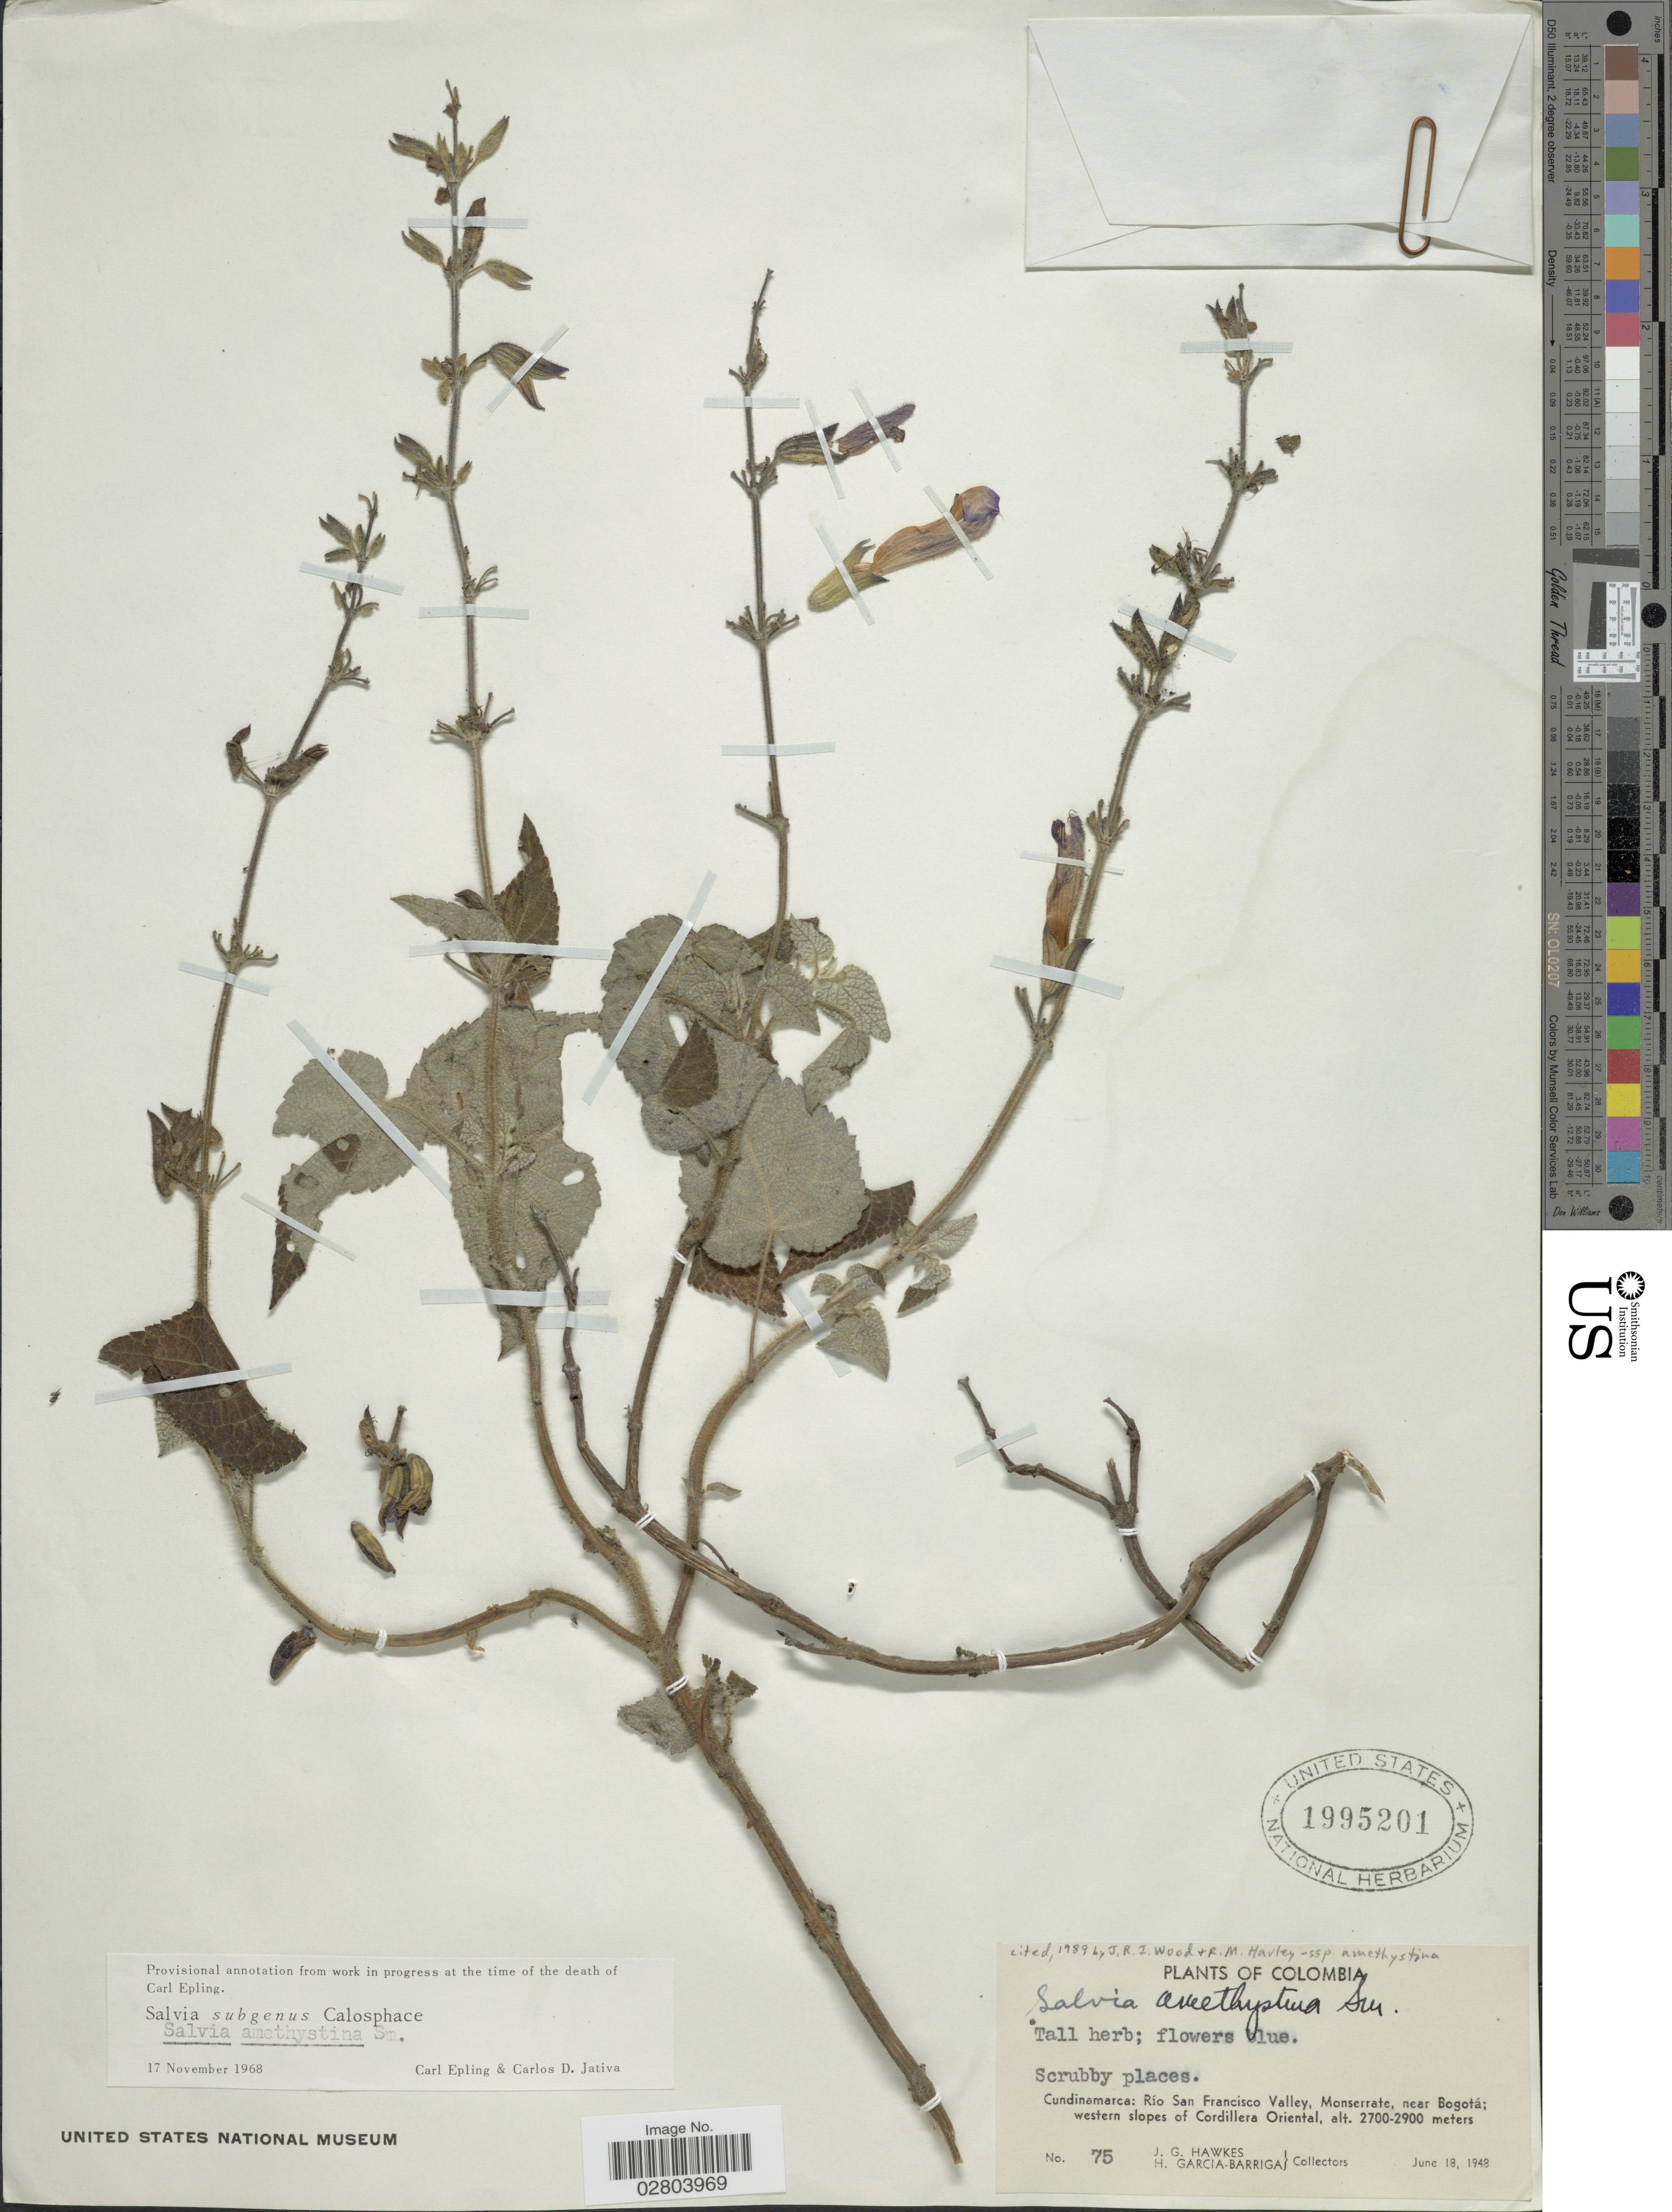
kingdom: Plantae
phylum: Tracheophyta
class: Magnoliopsida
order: Lamiales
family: Lamiaceae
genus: Salvia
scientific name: Salvia amethystina subsp. amethystina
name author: Sm.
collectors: J. Hawkes & H. García Barriga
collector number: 75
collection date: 1948-06-18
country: Colombia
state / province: Cundinamarca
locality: Río San Francisco Valley, Monserrate, near Bogotá; western slopes of Cordillera Oriental.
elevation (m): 2700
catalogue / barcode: US 1995201